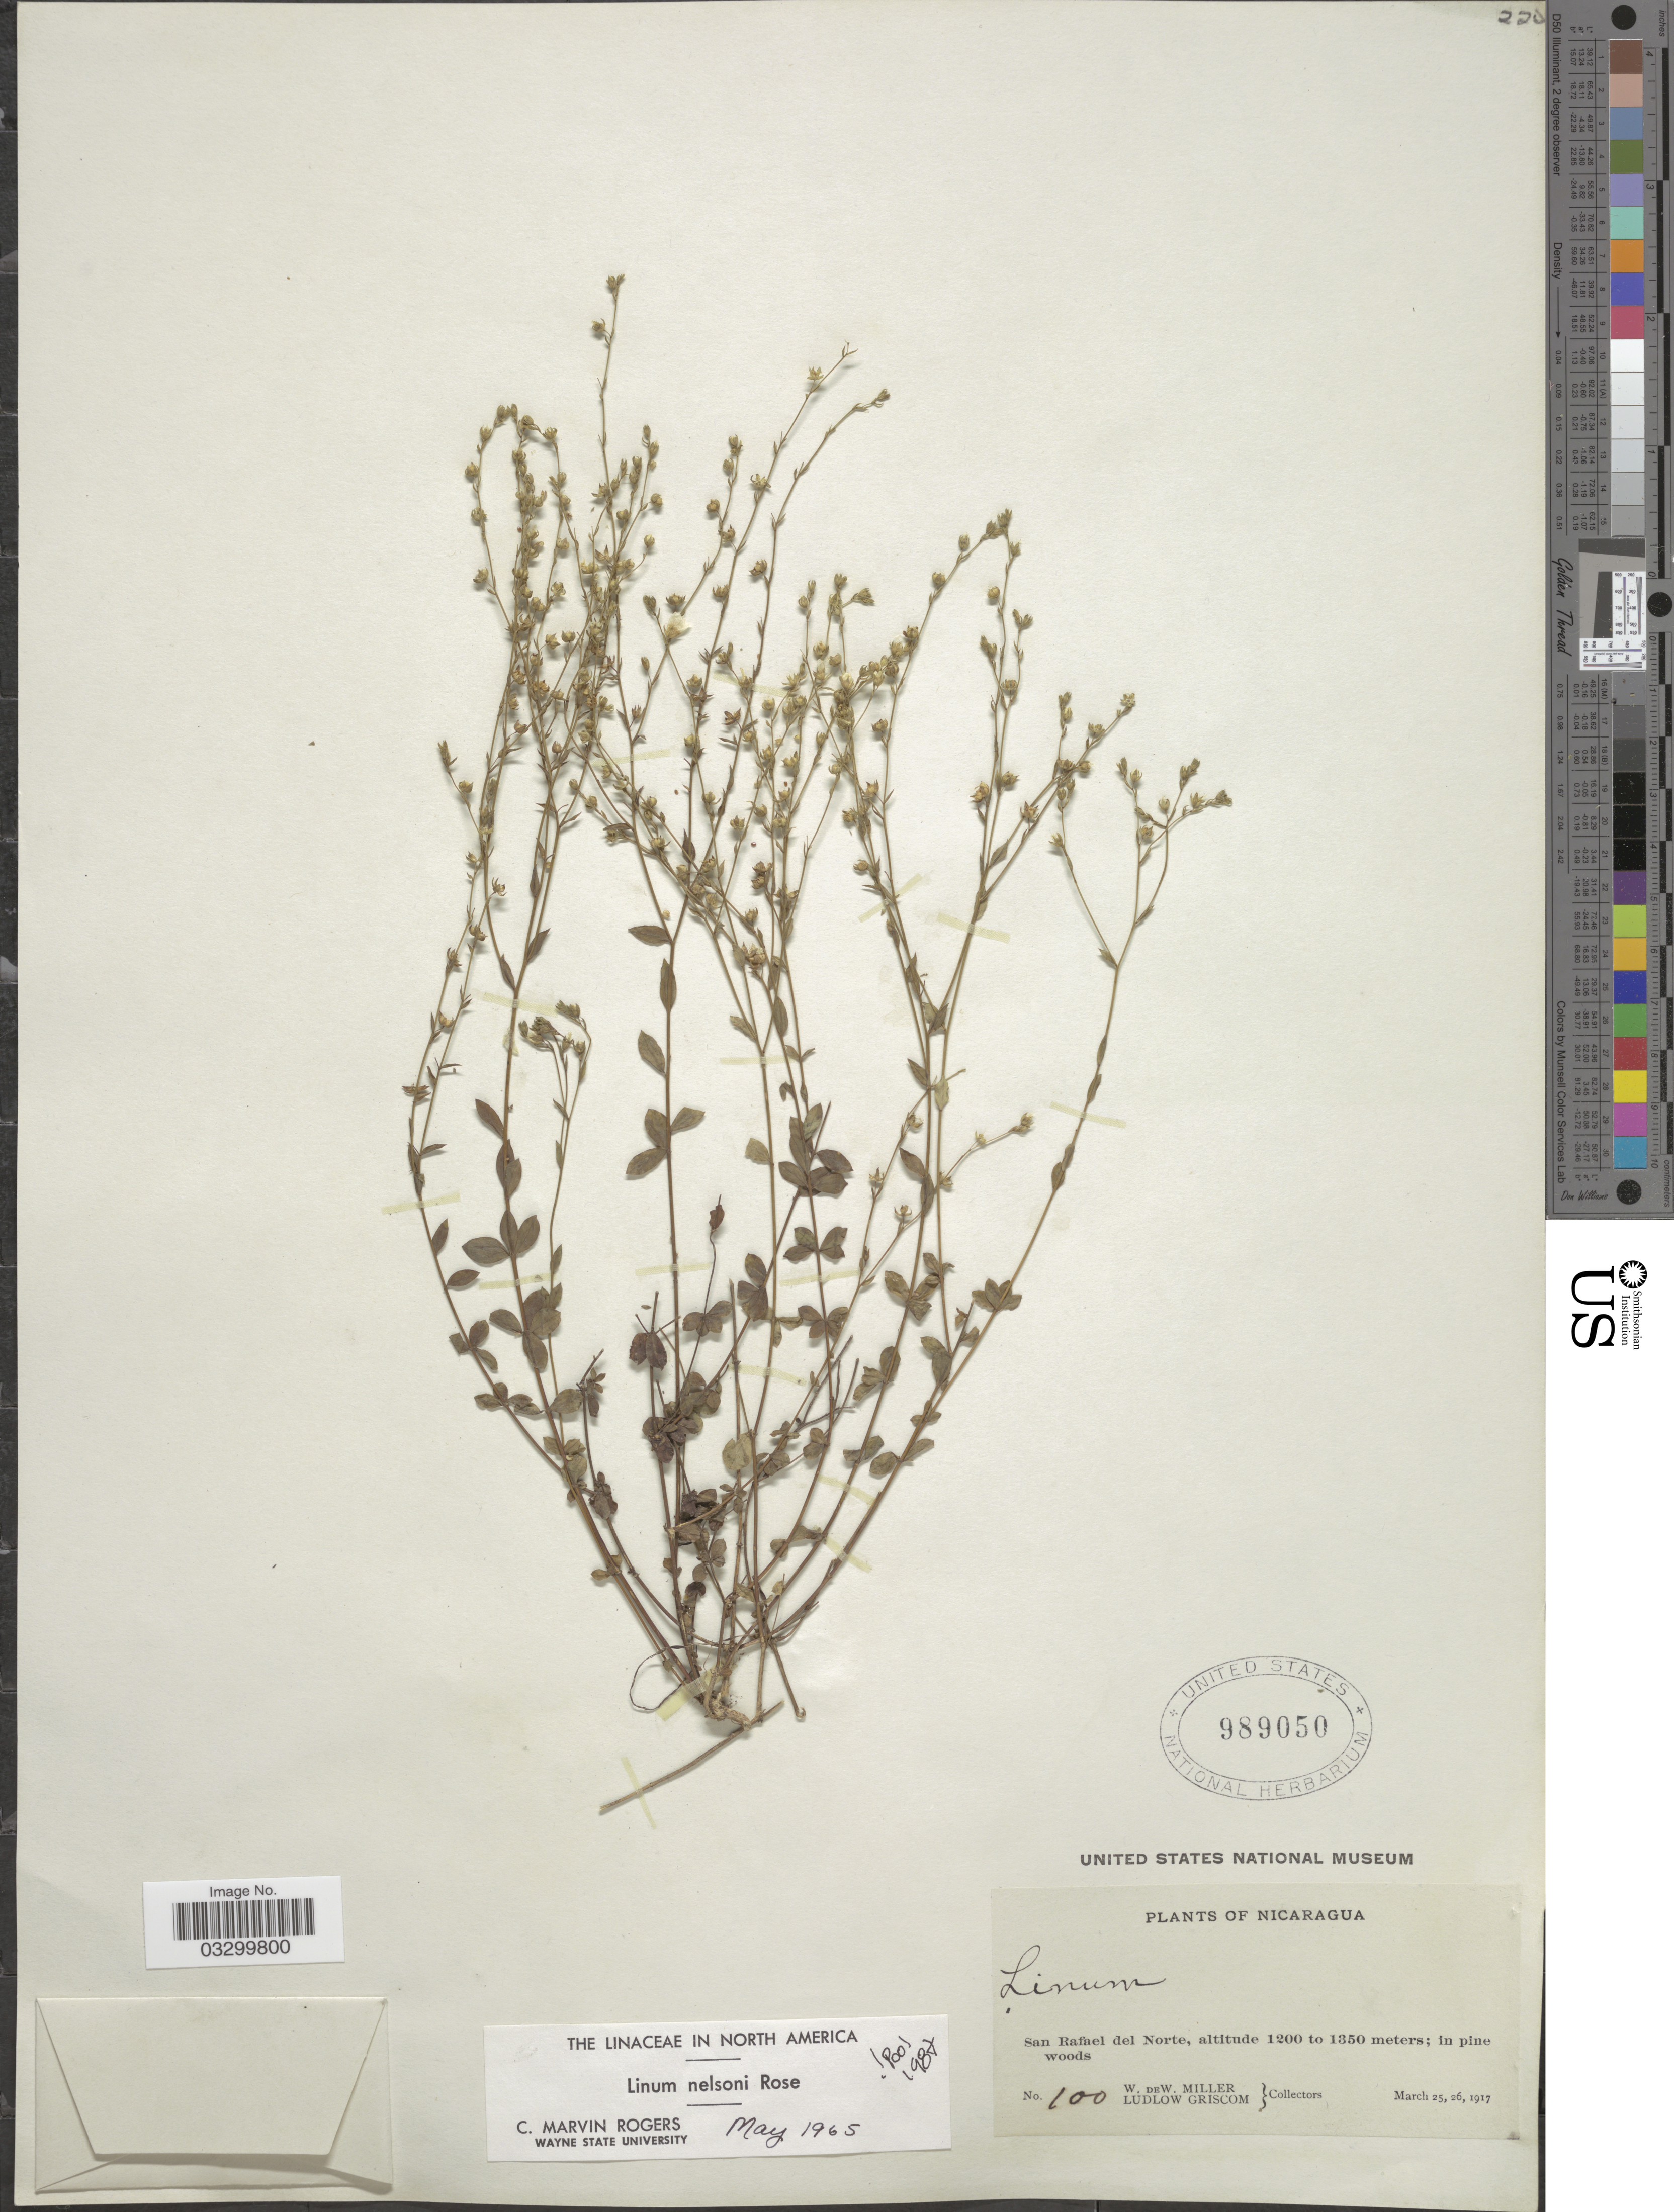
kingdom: Plantae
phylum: Tracheophyta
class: Magnoliopsida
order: Malpighiales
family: Linaceae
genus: Linum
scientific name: Linum nelsonii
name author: Rose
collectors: W. Miller & L. Griscom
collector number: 100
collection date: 1917-03-25/1917-03-26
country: Nicaragua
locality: San Rafael del Norte.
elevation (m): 120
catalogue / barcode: US 989050